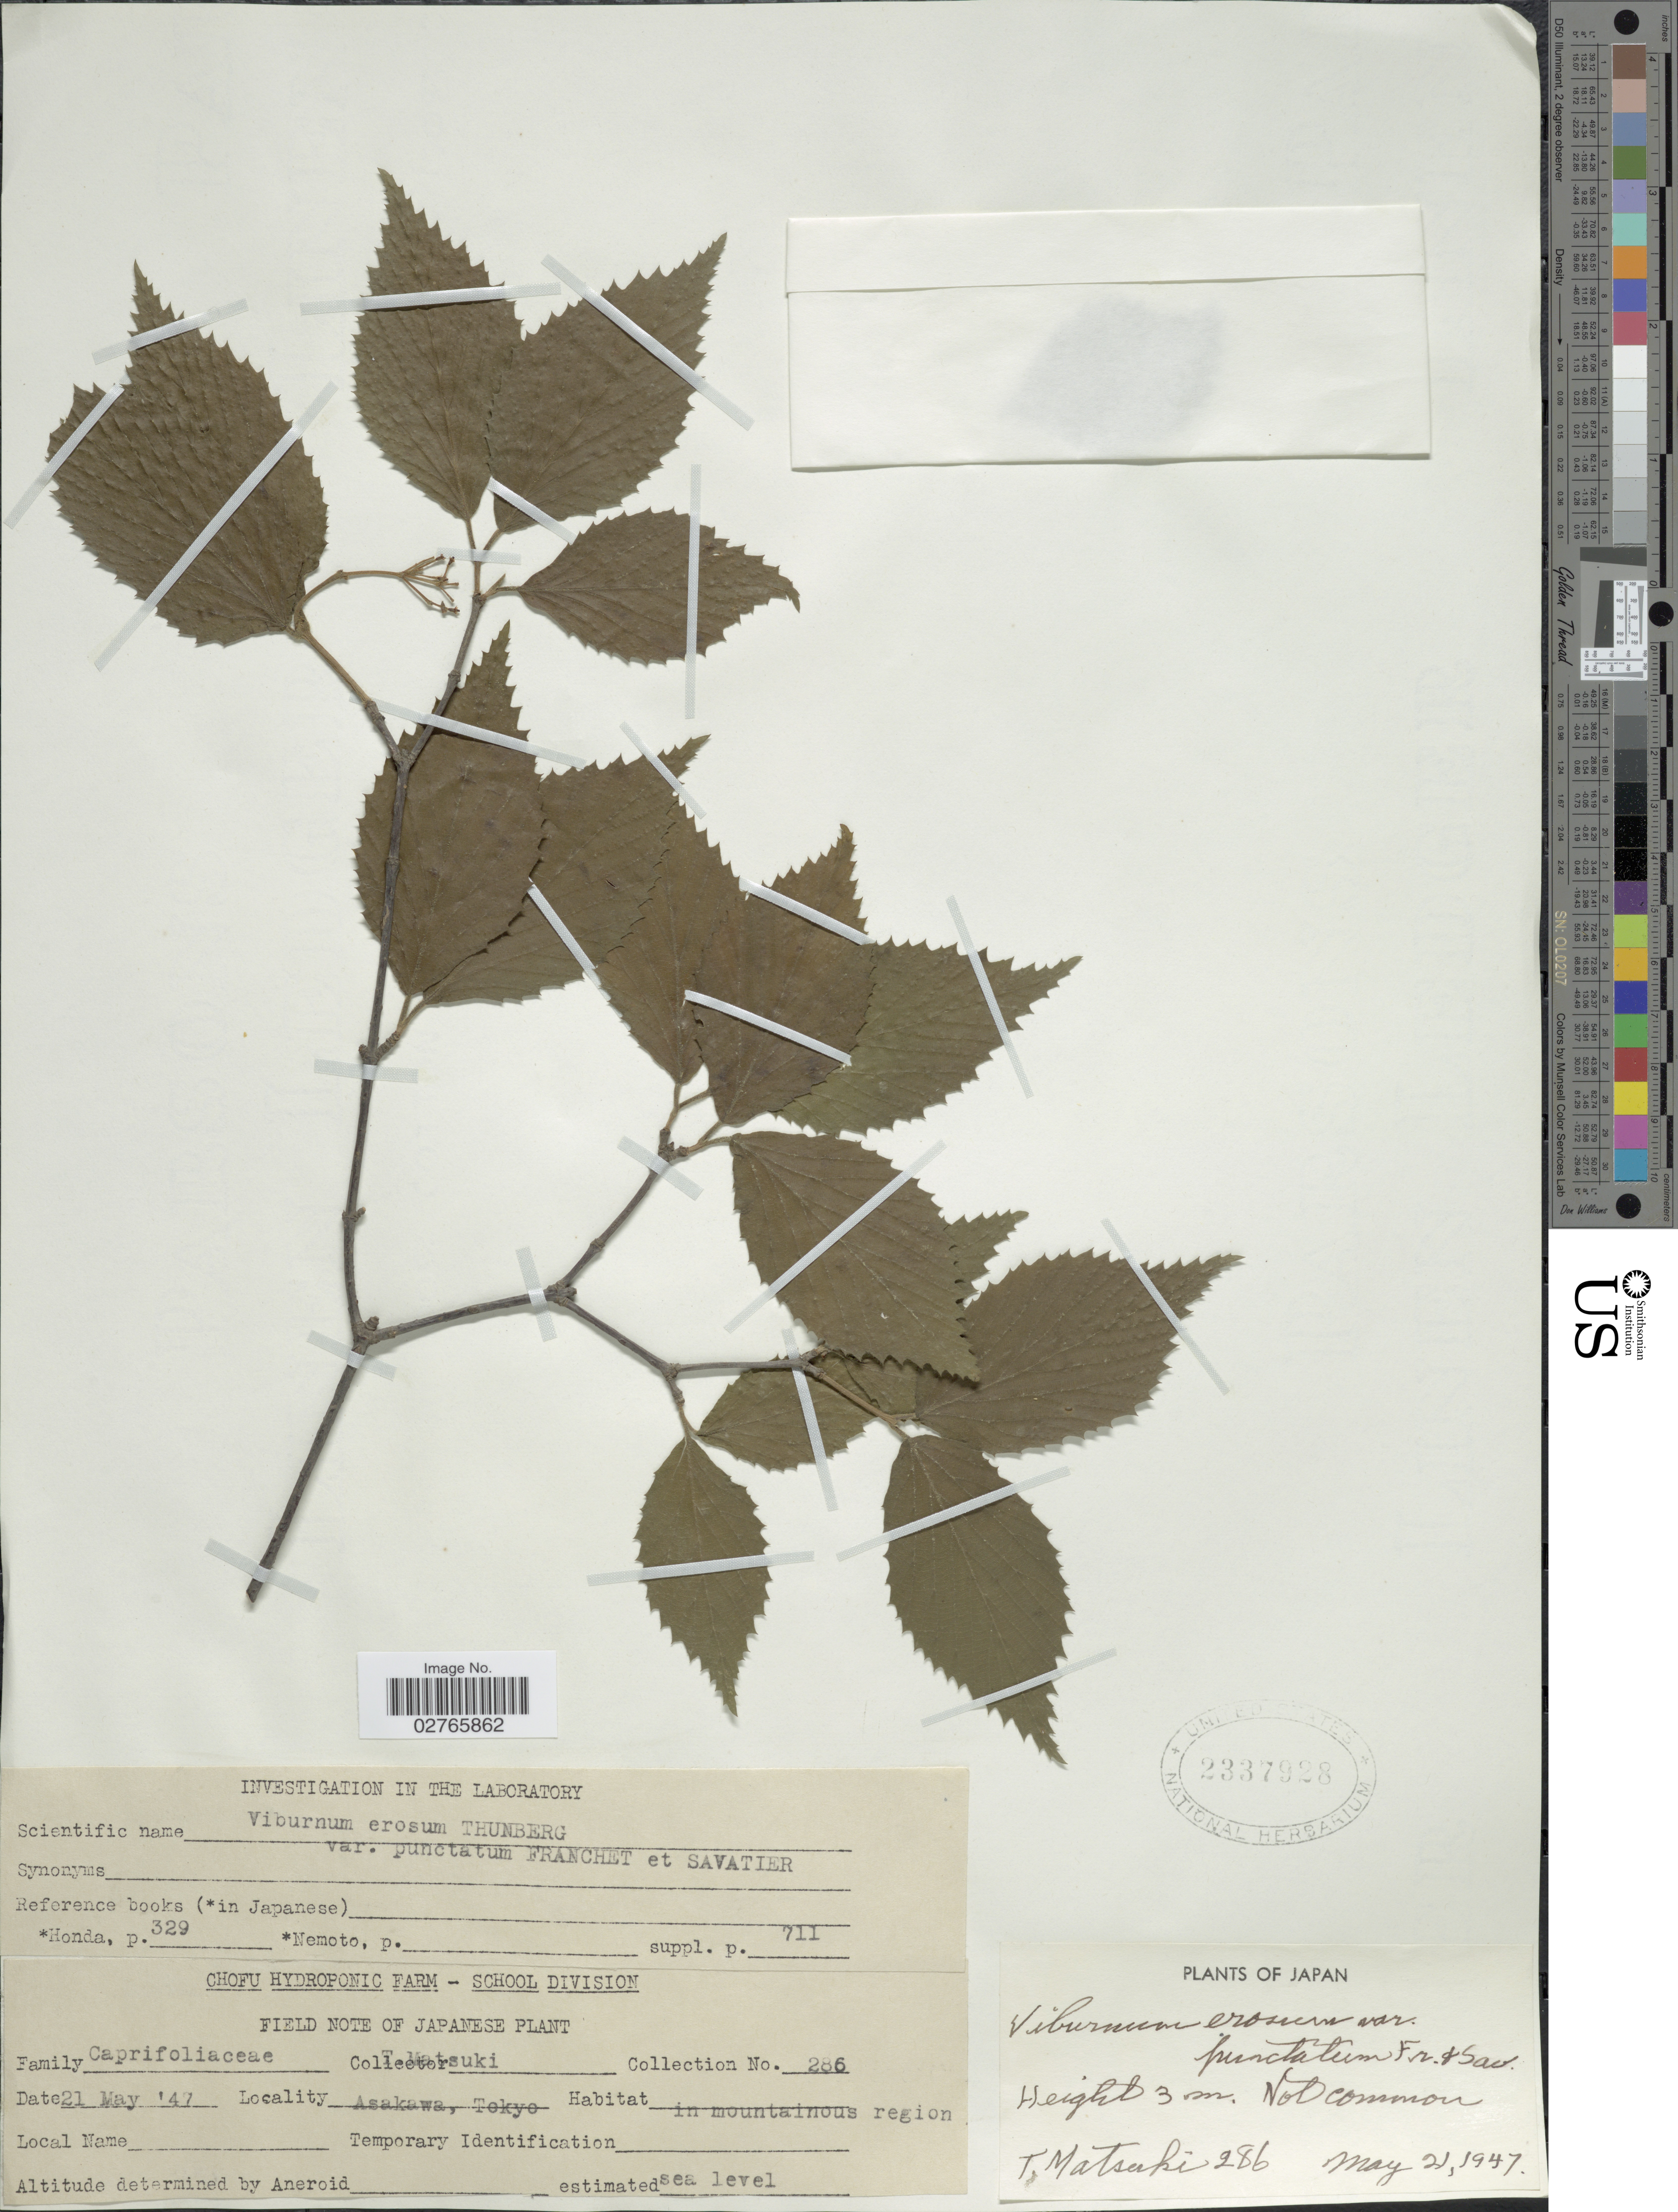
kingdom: Plantae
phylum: Tracheophyta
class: Magnoliopsida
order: Dipsacales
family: Viburnaceae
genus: Viburnum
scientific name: Viburnum erosum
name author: Thunb.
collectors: T. Matsuki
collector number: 286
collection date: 1947-05-21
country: Japan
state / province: Tokyo, Federal City of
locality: Asakawa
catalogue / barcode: US 2337928